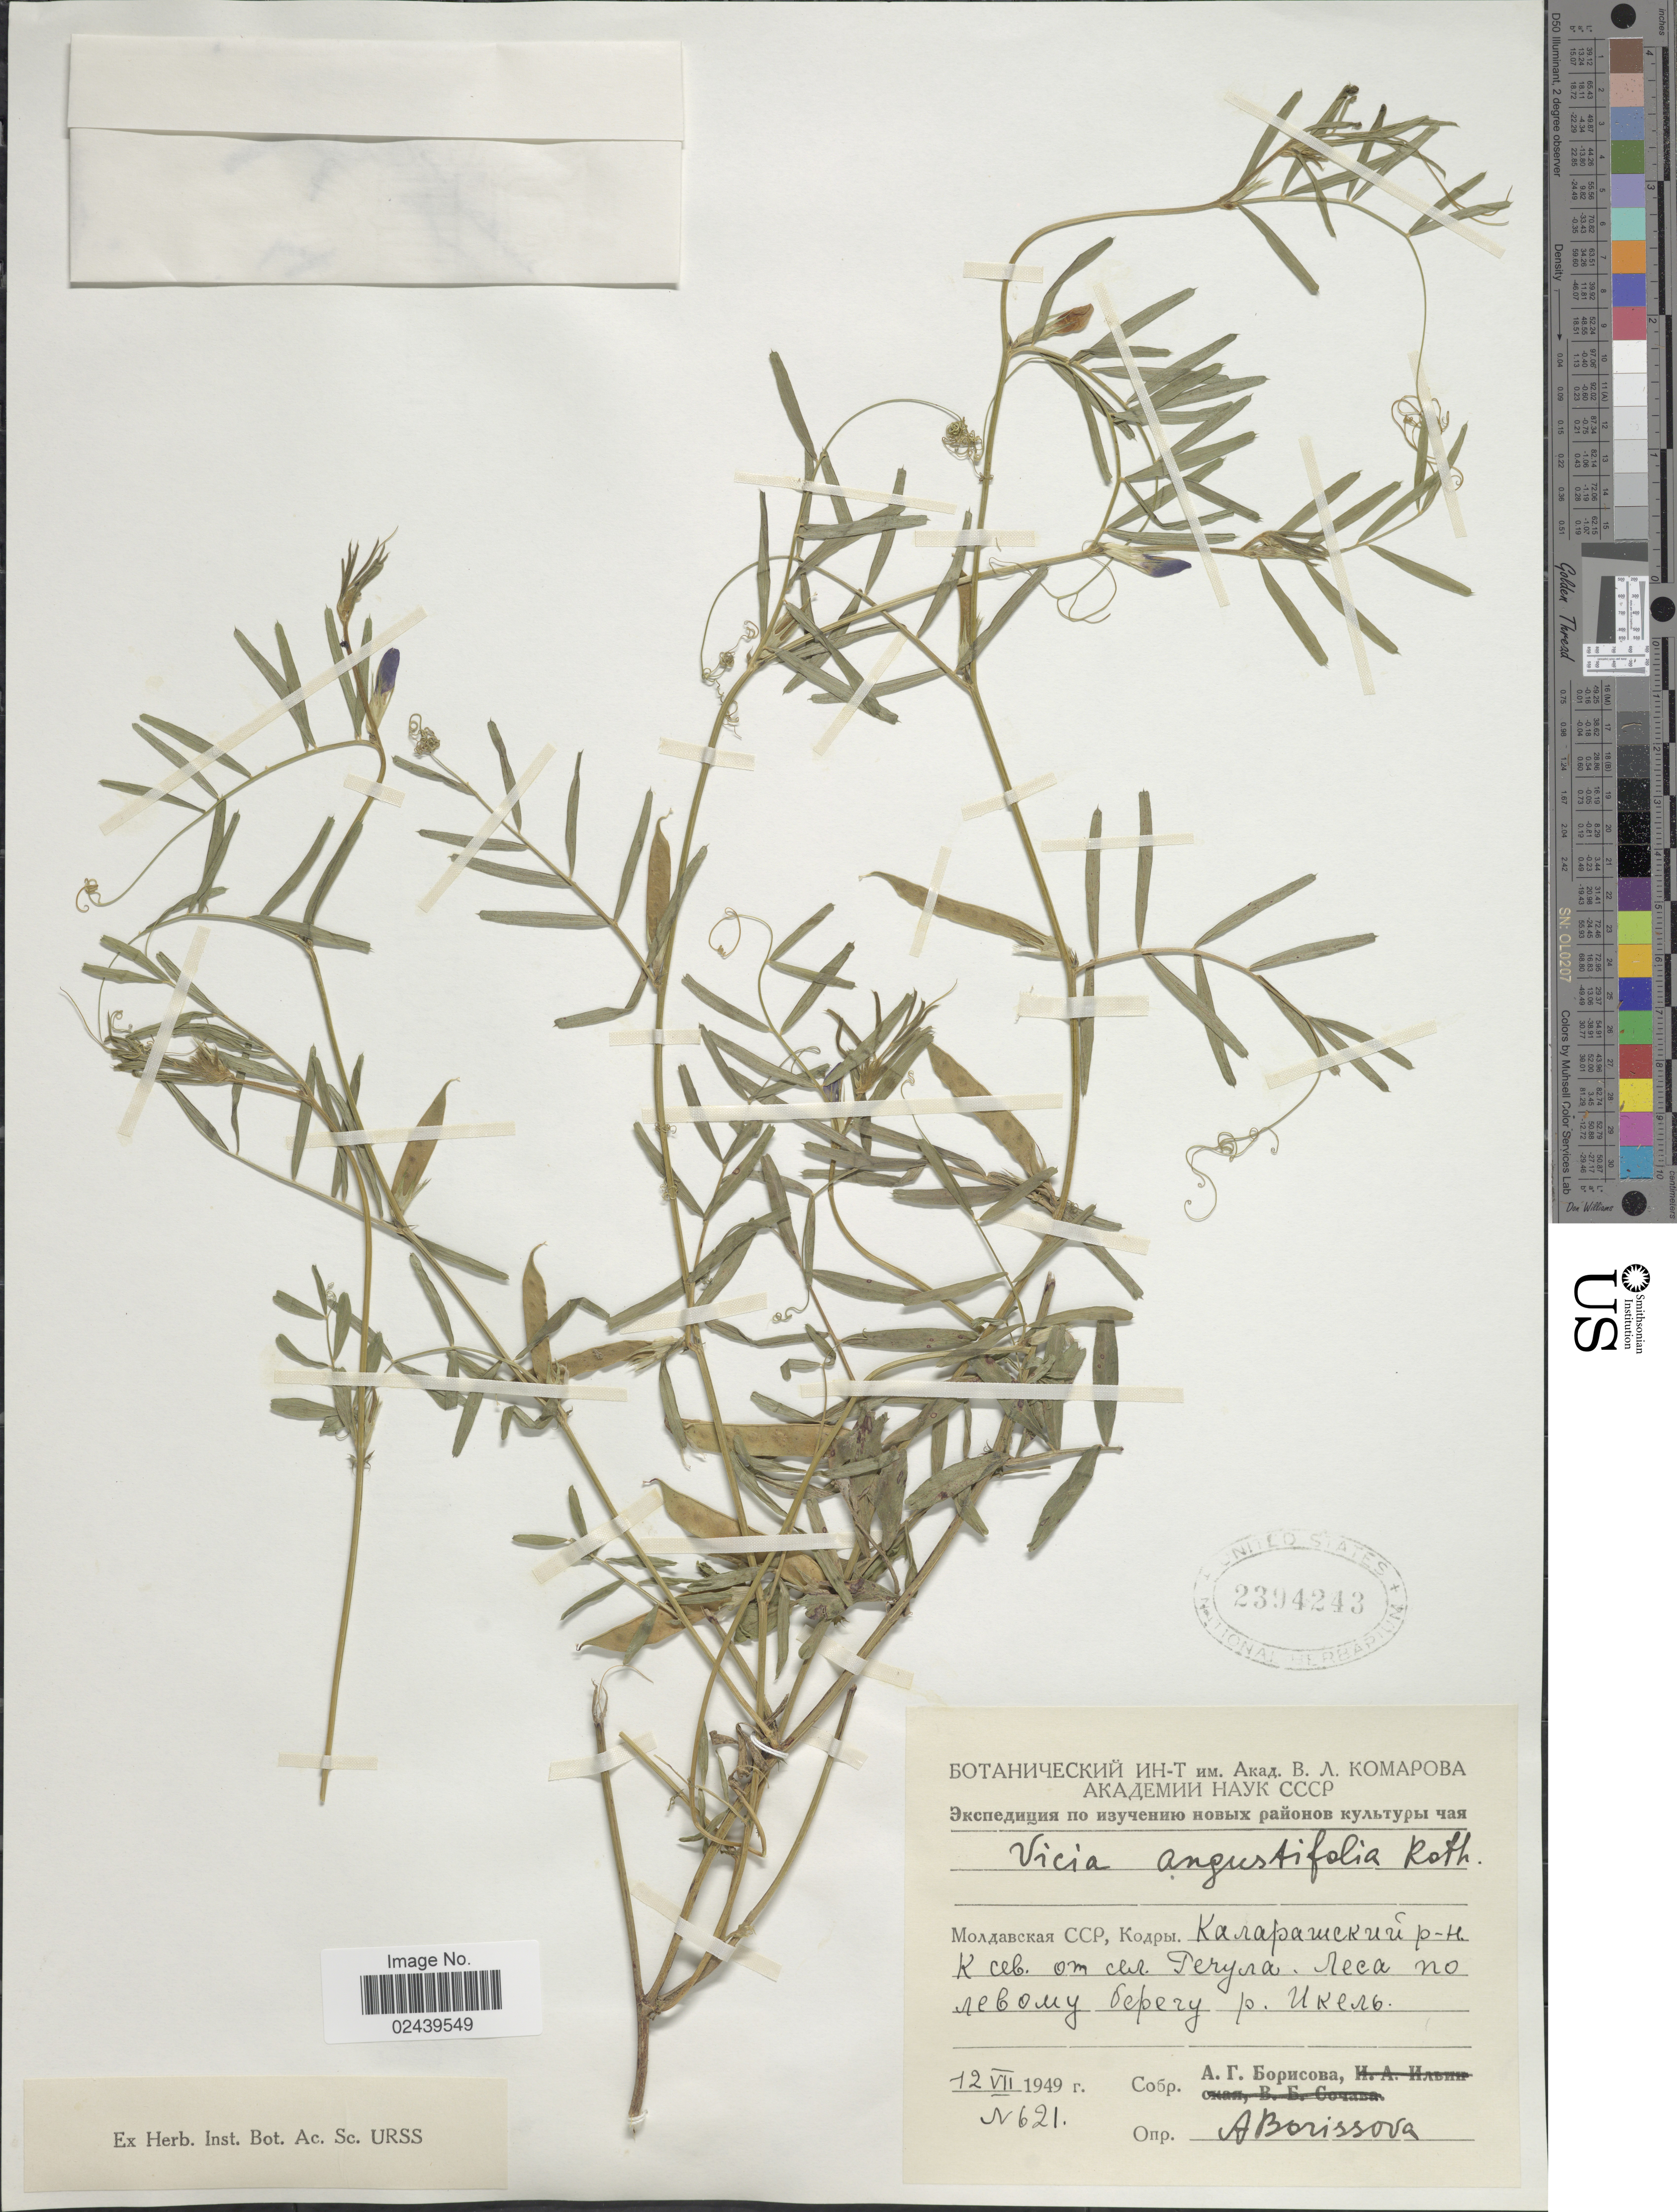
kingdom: Plantae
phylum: Tracheophyta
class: Magnoliopsida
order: Fabales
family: Fabaceae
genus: Vicia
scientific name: Vicia angustifolia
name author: L.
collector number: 621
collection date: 1949-07-12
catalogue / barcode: US 2394243